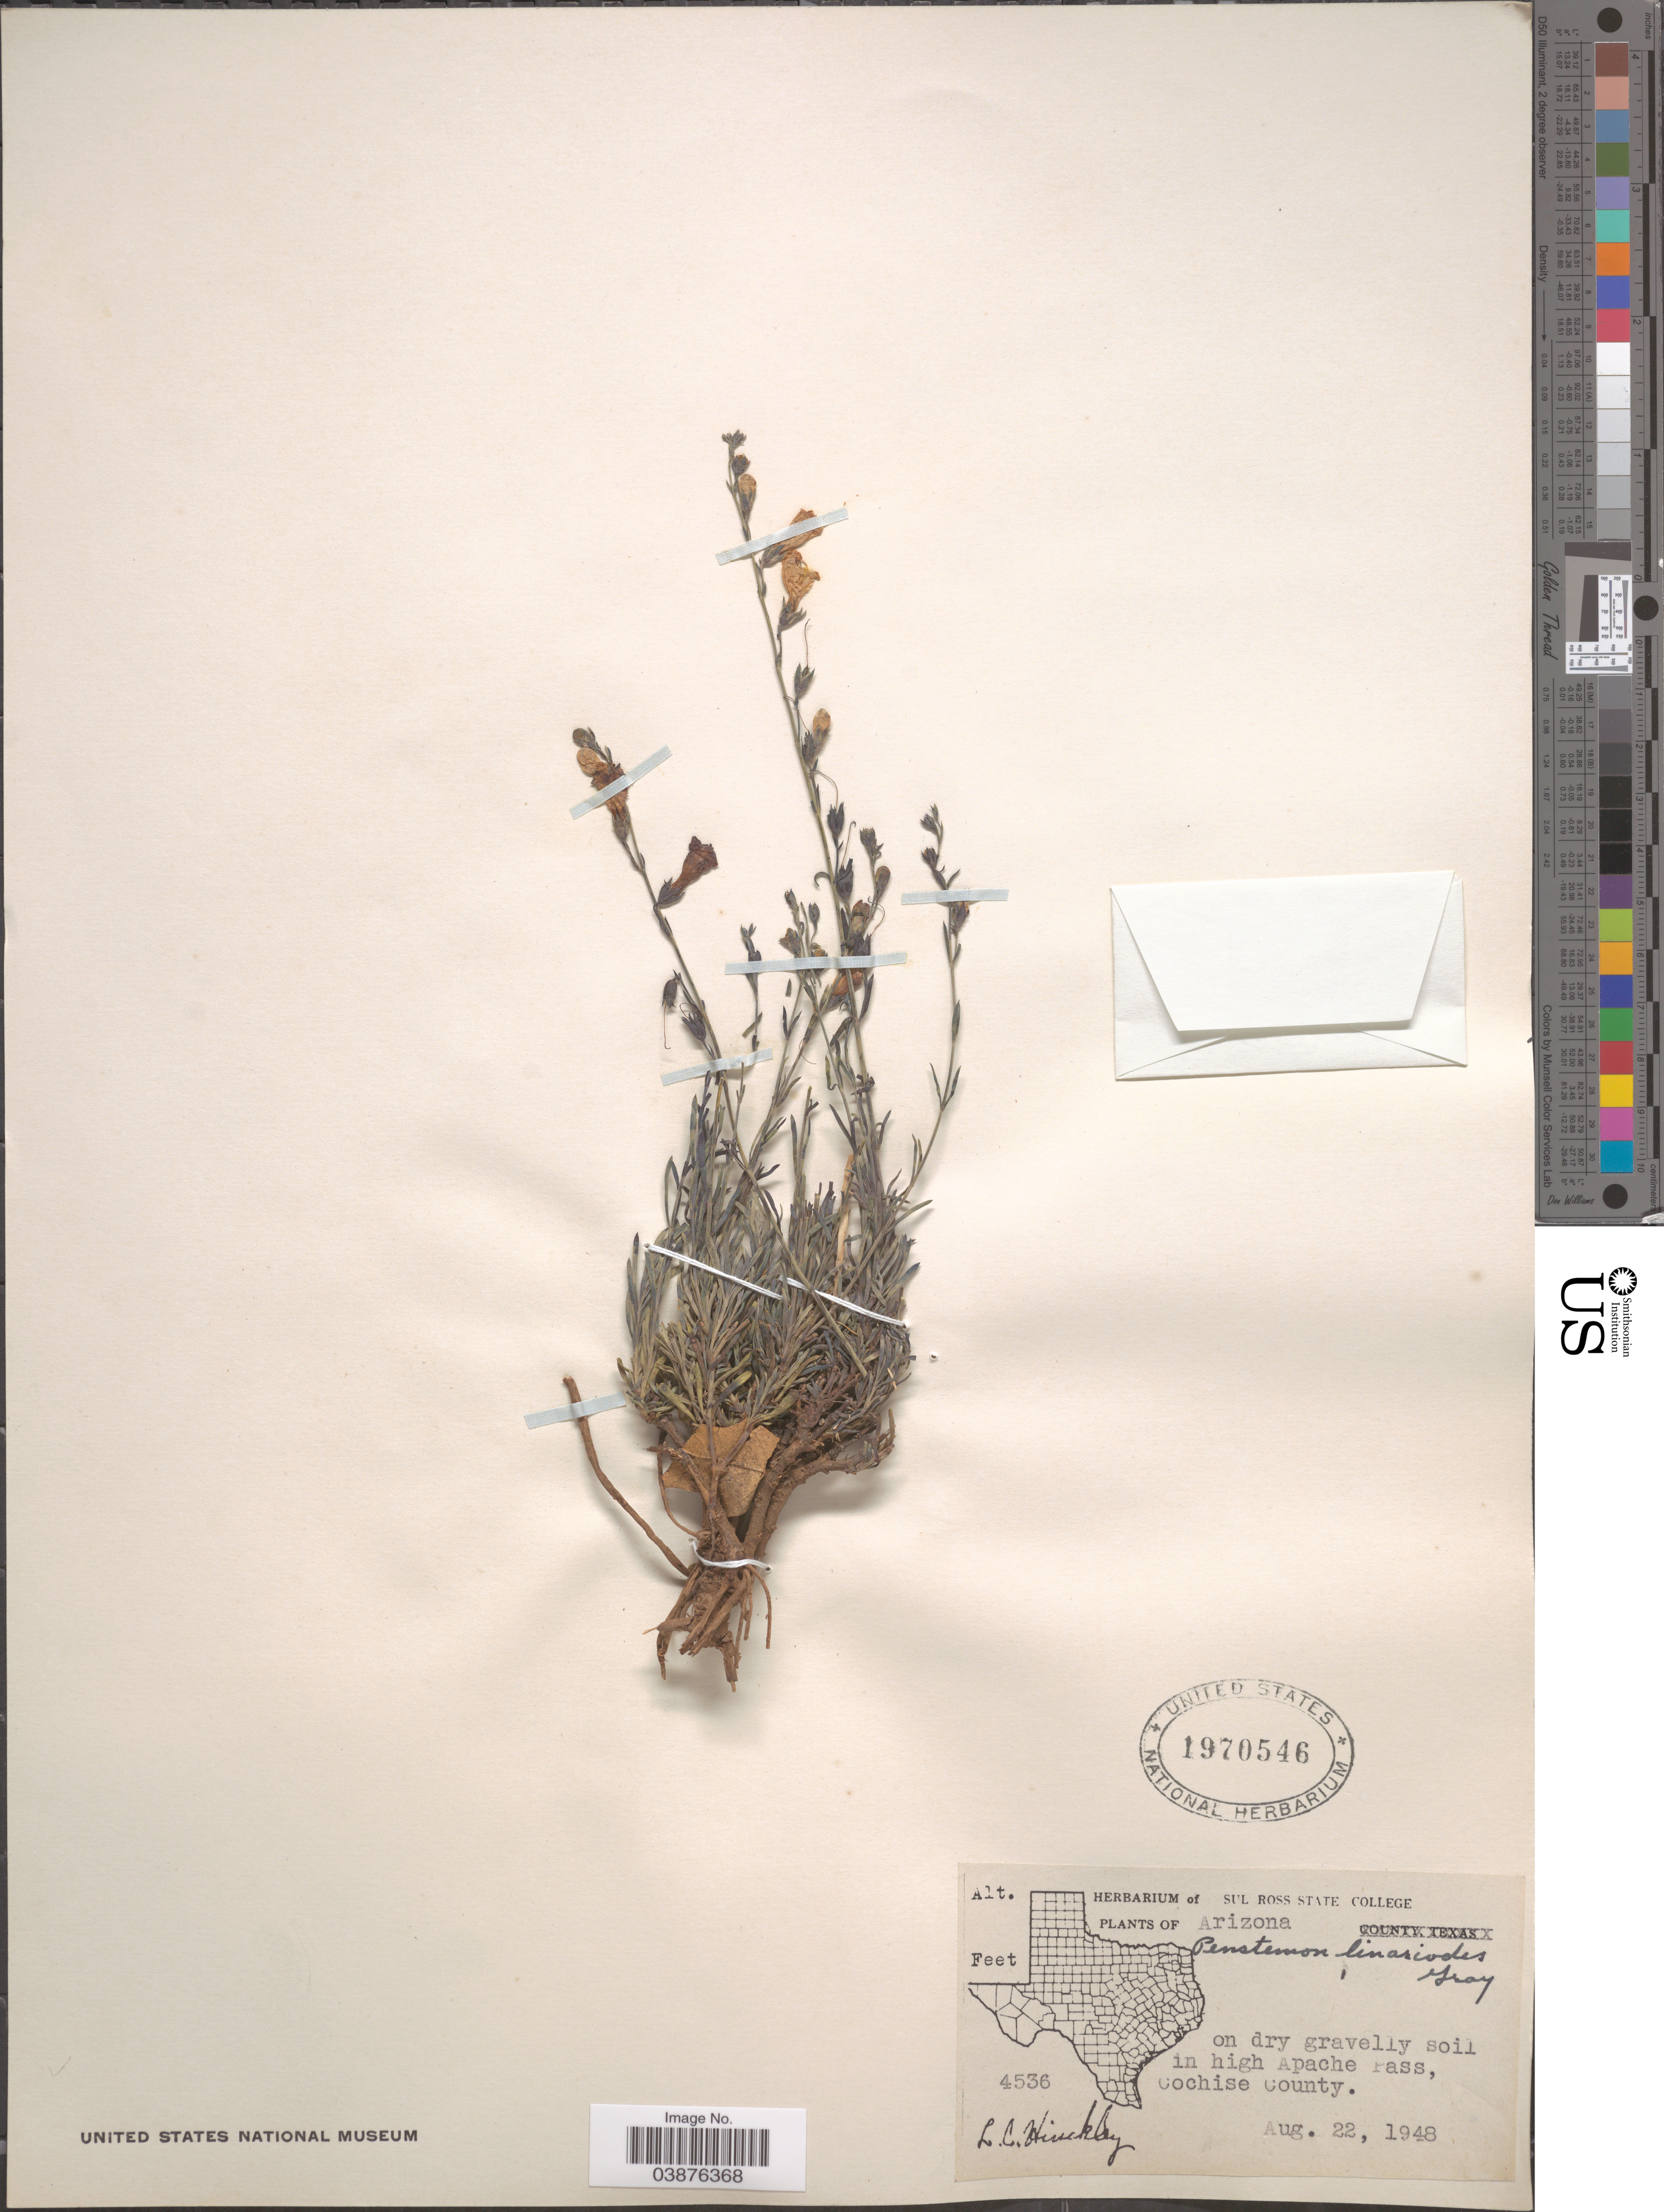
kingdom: Plantae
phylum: Tracheophyta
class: Magnoliopsida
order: Lamiales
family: Plantaginaceae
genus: Penstemon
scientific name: Penstemon linarioides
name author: A. Gray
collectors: L. Hinckley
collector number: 4536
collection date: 1948-08-22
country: United States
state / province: Arizona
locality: On dry gravelly soil in high Apache Pass, Cochise County.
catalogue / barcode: US 1970546